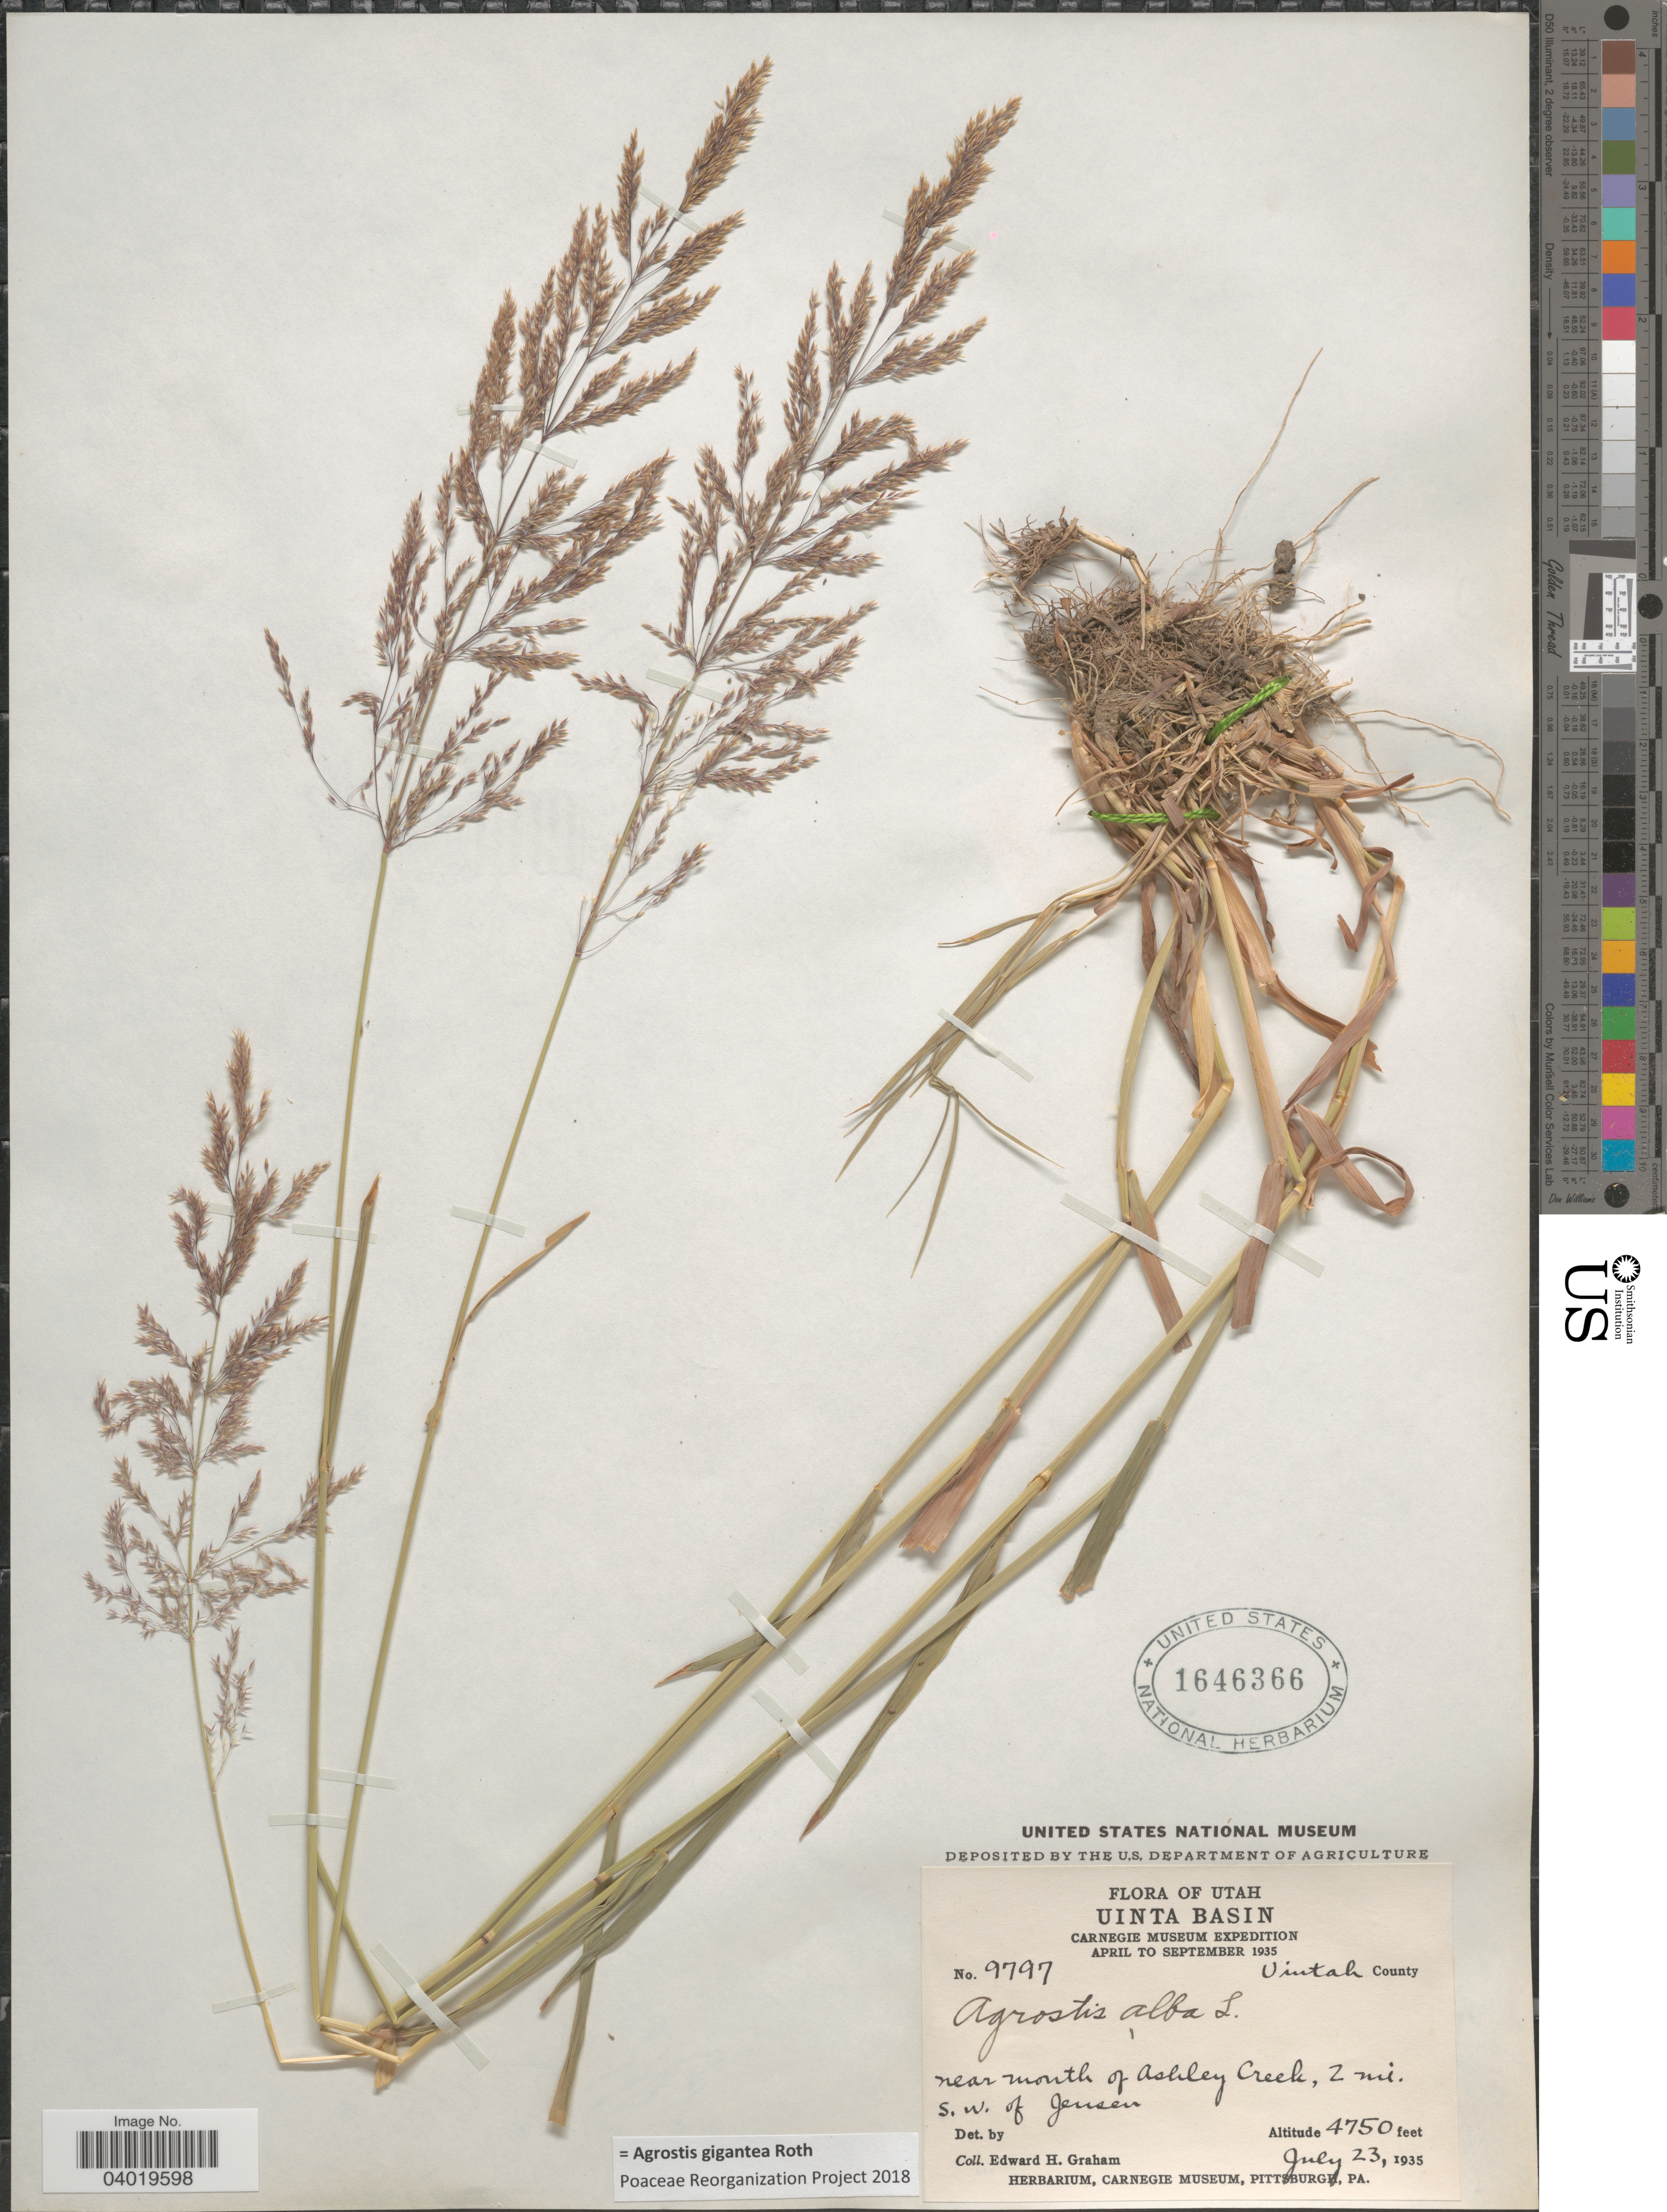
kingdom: Plantae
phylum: Tracheophyta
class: Liliopsida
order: Poales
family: Poaceae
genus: Agrostis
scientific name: Agrostis gigantea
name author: Roth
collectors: E. H. Graham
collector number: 9797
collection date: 1935-07-23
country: United States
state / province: Utah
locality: Uinta Basin. Uintah County. Near mouth of Ashley Creek, 2 mi. S. W. of Jensen.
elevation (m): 1448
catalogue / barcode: US 1646366